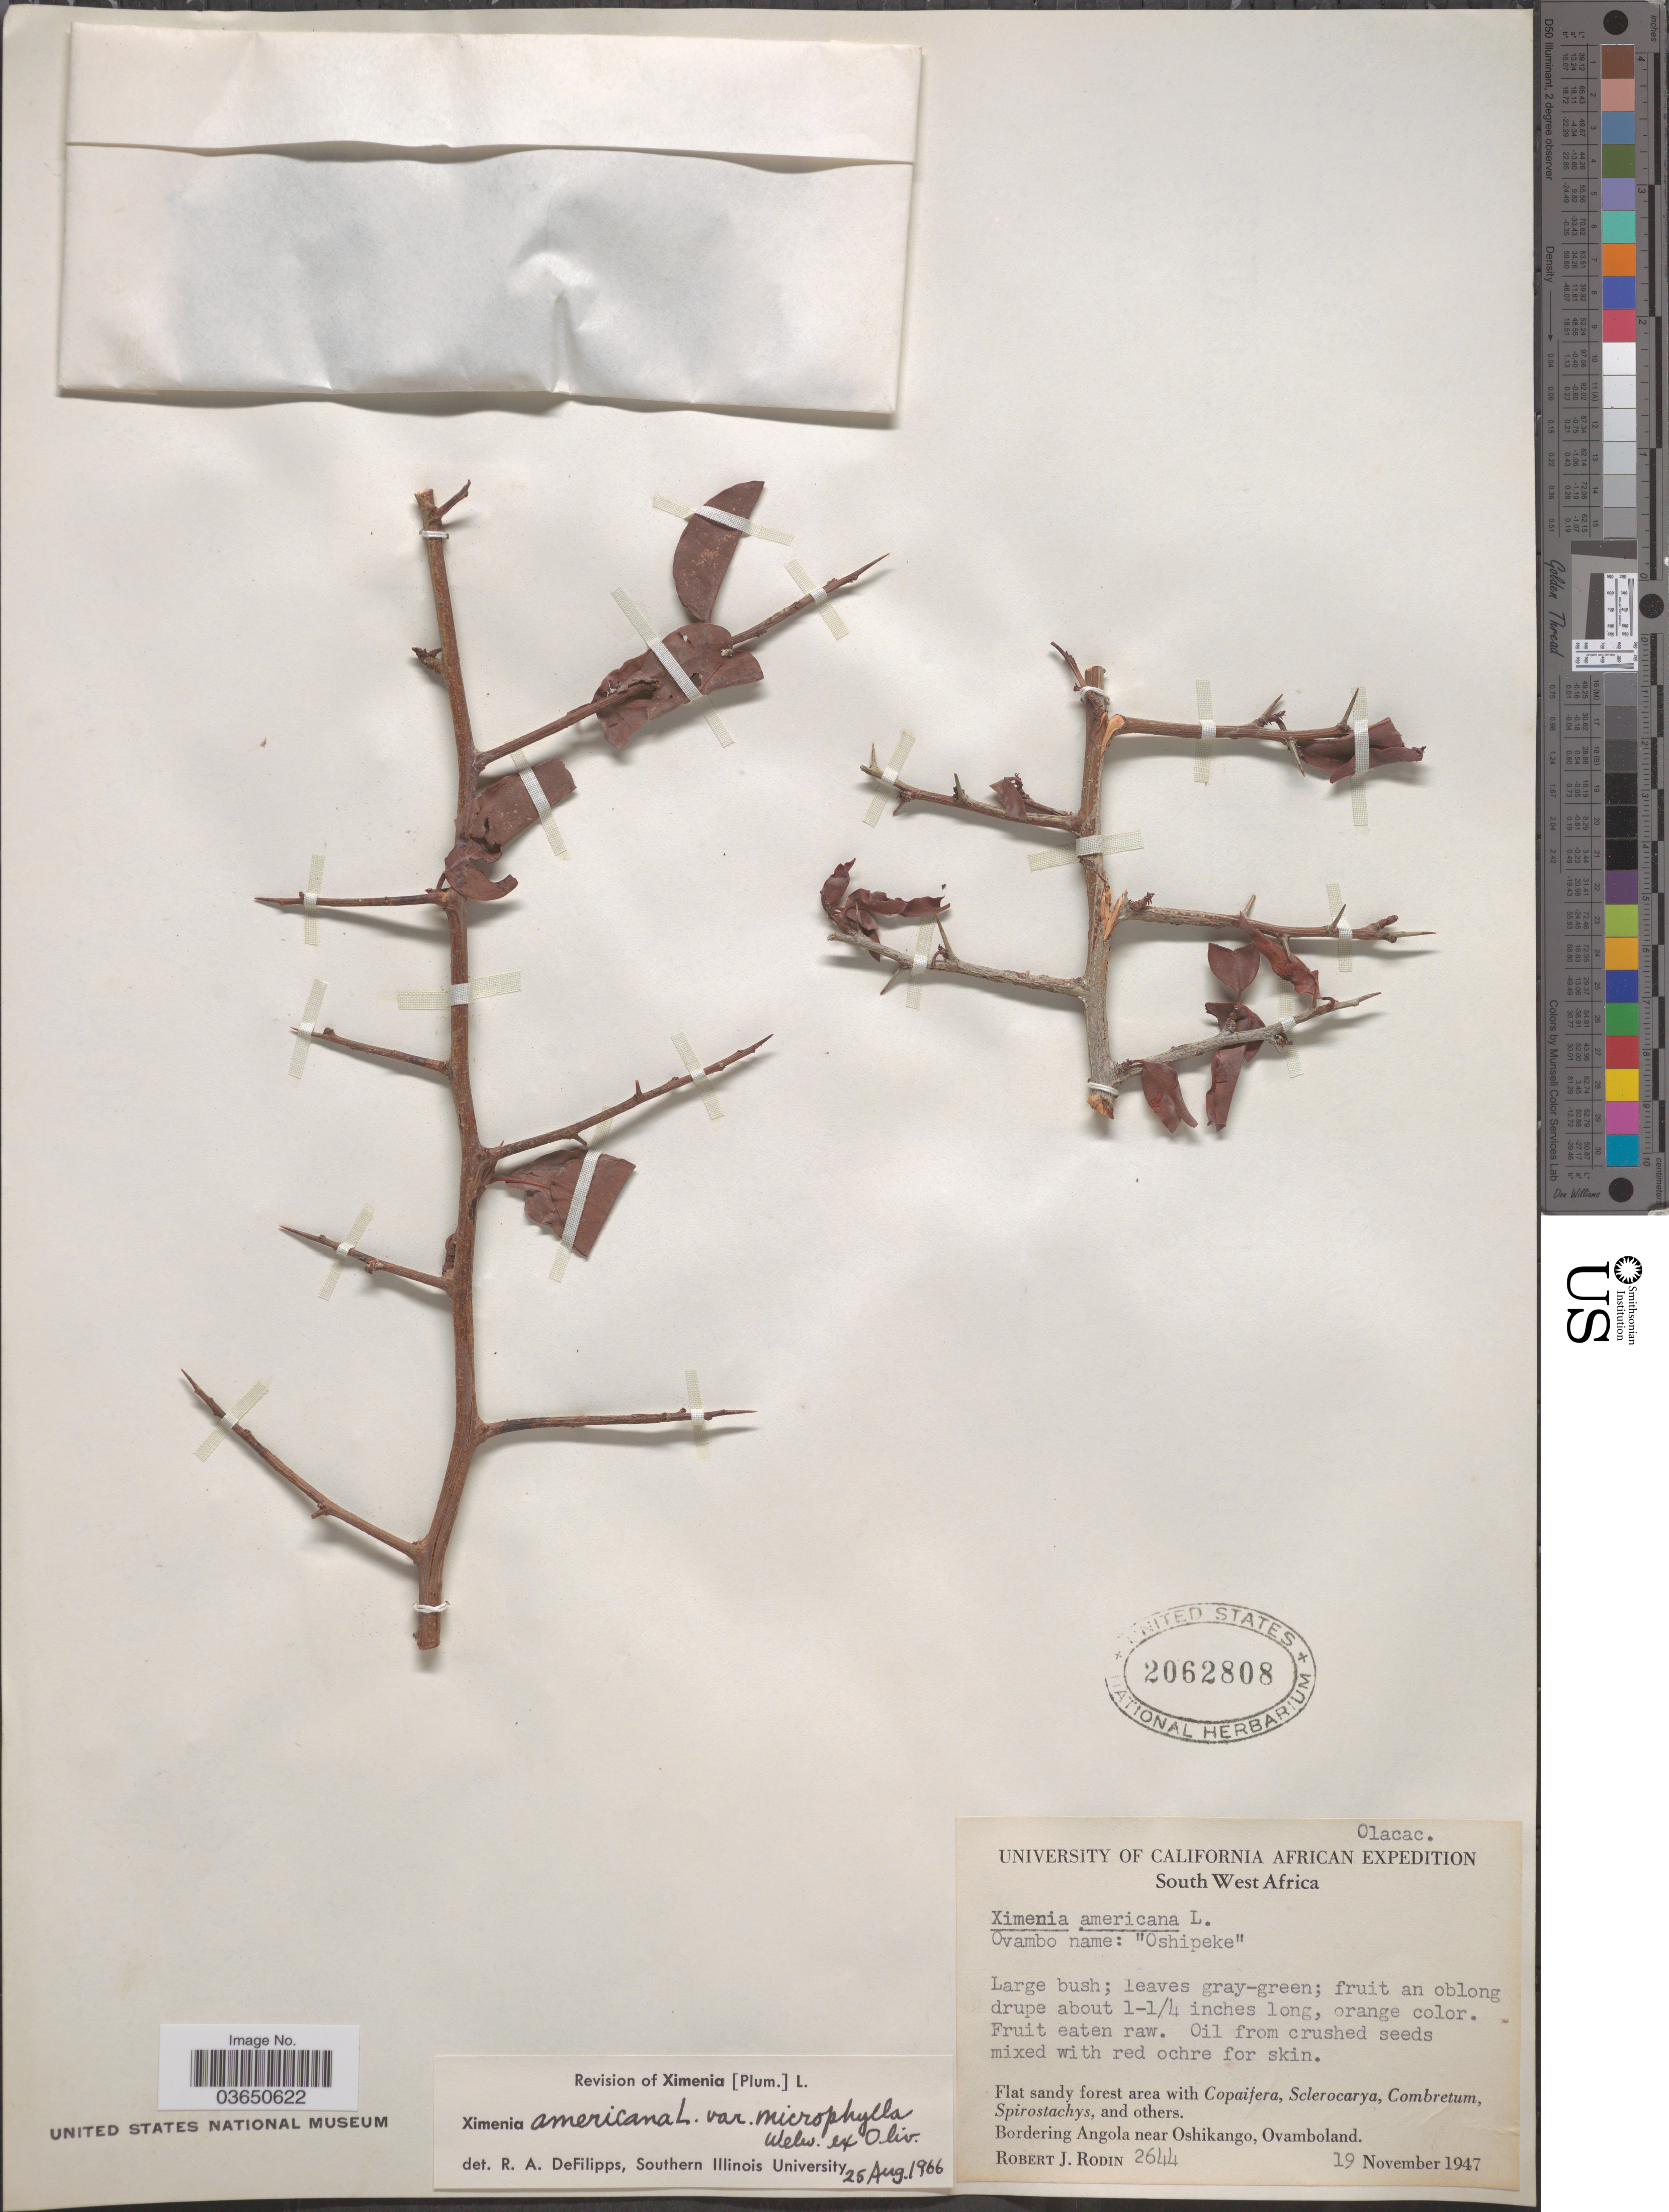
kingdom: Plantae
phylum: Tracheophyta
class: Magnoliopsida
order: Santalales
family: Ximeniaceae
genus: Ximenia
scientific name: Ximenia americana var. microphylla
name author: Welw.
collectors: R. J. Rodin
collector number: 2644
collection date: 1947-11-19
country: Namibia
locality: South West Africa. Bordering Angola near Oshikango, Ovamboland.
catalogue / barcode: US 2062808